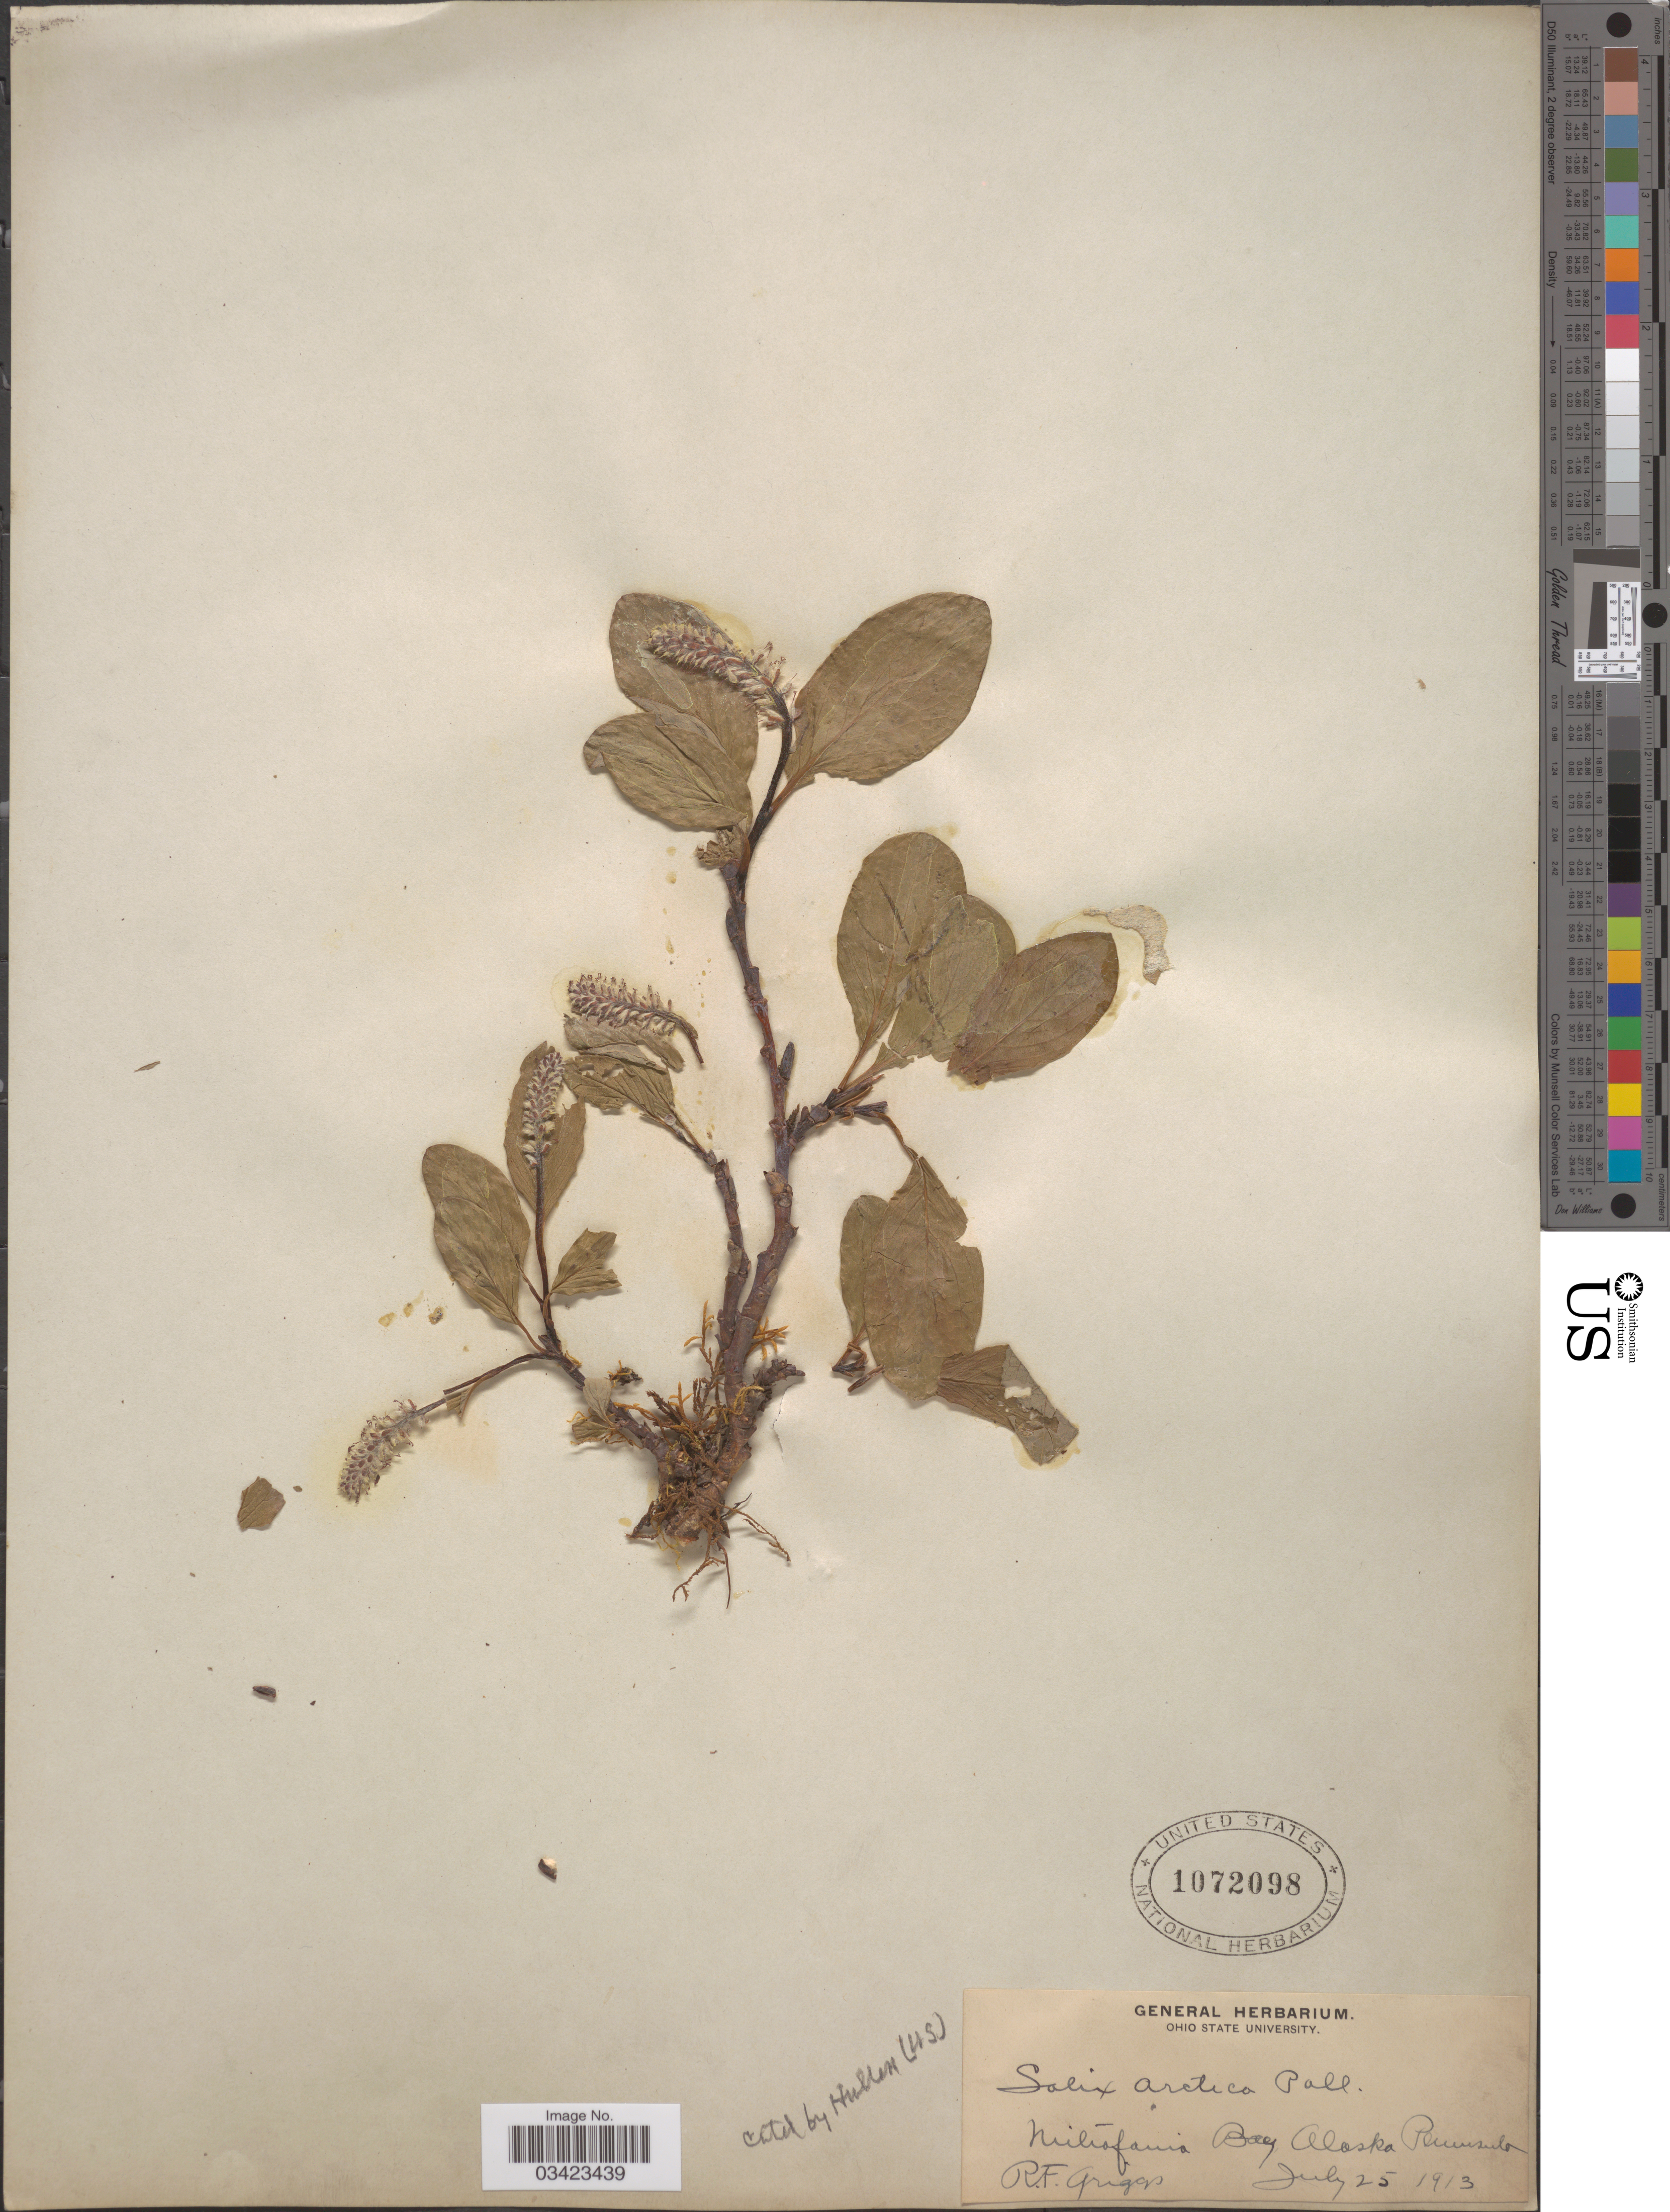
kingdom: Plantae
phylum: Tracheophyta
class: Magnoliopsida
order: Malpighiales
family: Salicaceae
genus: Salix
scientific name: Salix arctica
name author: Pall.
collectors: R. F. Griggs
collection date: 1913-07-25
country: United States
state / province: Alaska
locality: Mitrofania Bay, Alaska Peninsula.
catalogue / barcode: US 1072098